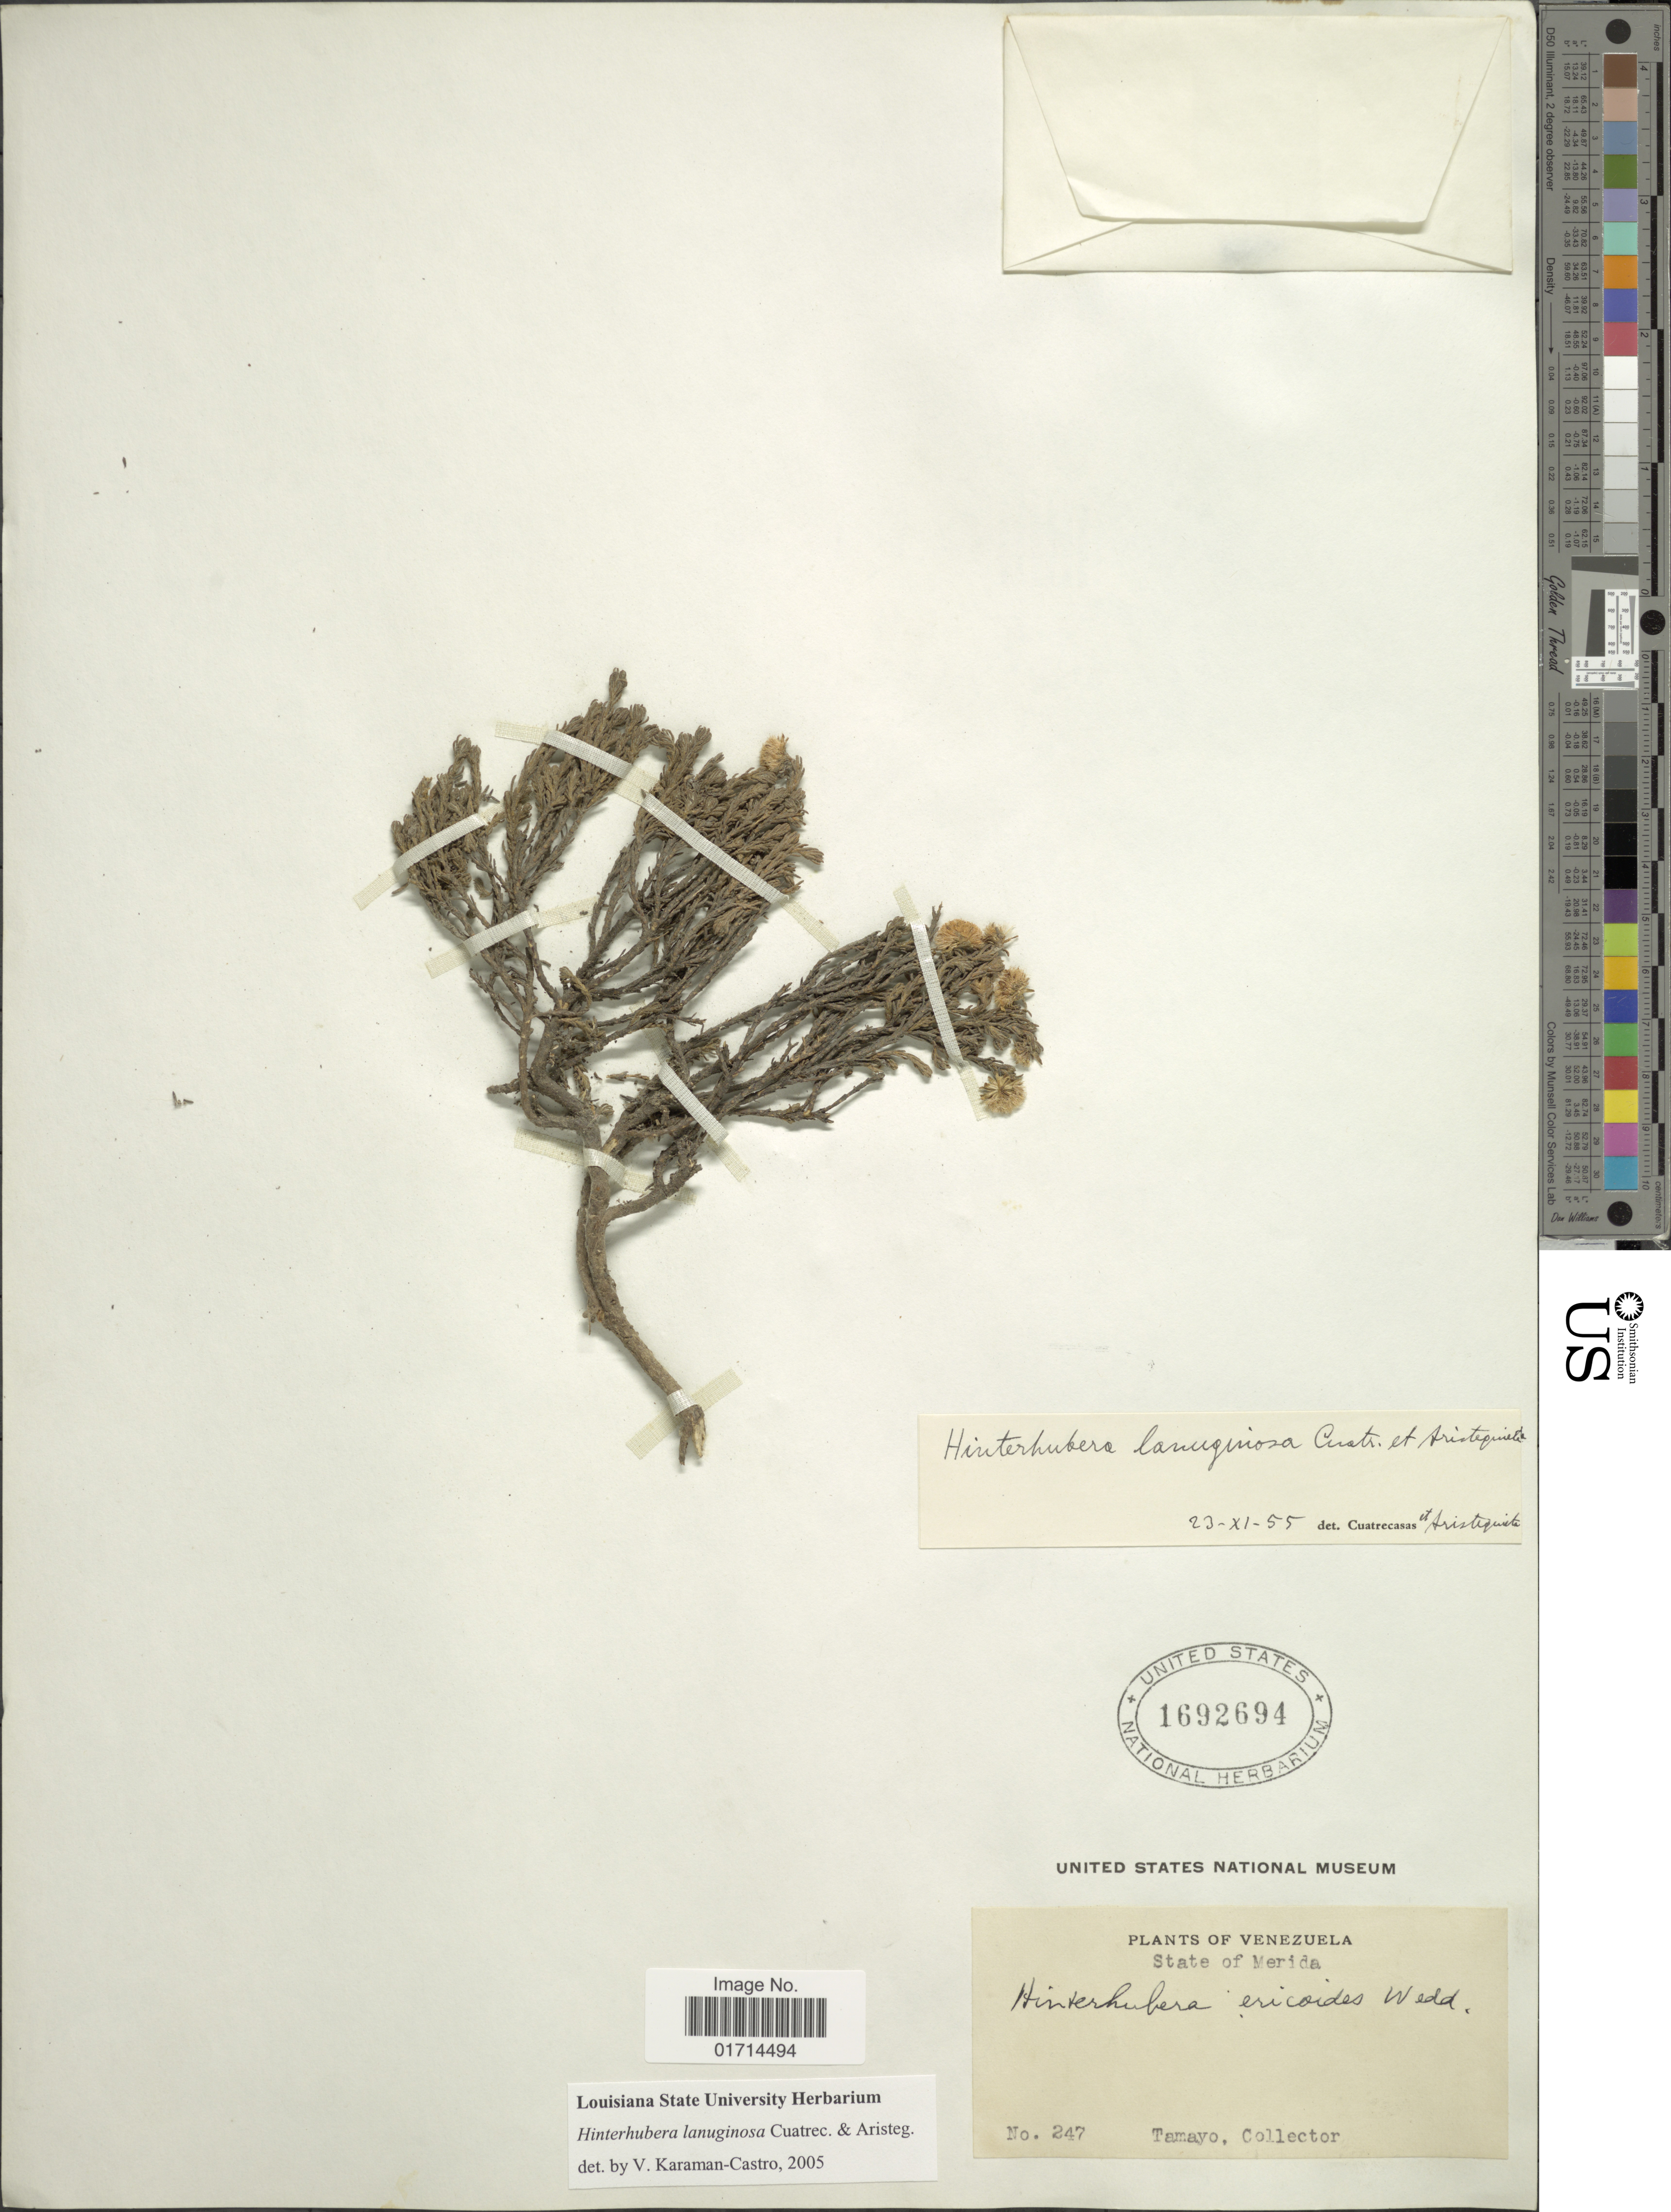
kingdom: Plantae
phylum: Tracheophyta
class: Magnoliopsida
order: Asterales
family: Asteraceae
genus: Hinterhubera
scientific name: Hinterhubera lanuginosa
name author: Cuatrec. & Aristeg.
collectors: -. Tamayo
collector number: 247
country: Venezuela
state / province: Mérida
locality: State of Merida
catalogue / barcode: US 1692694